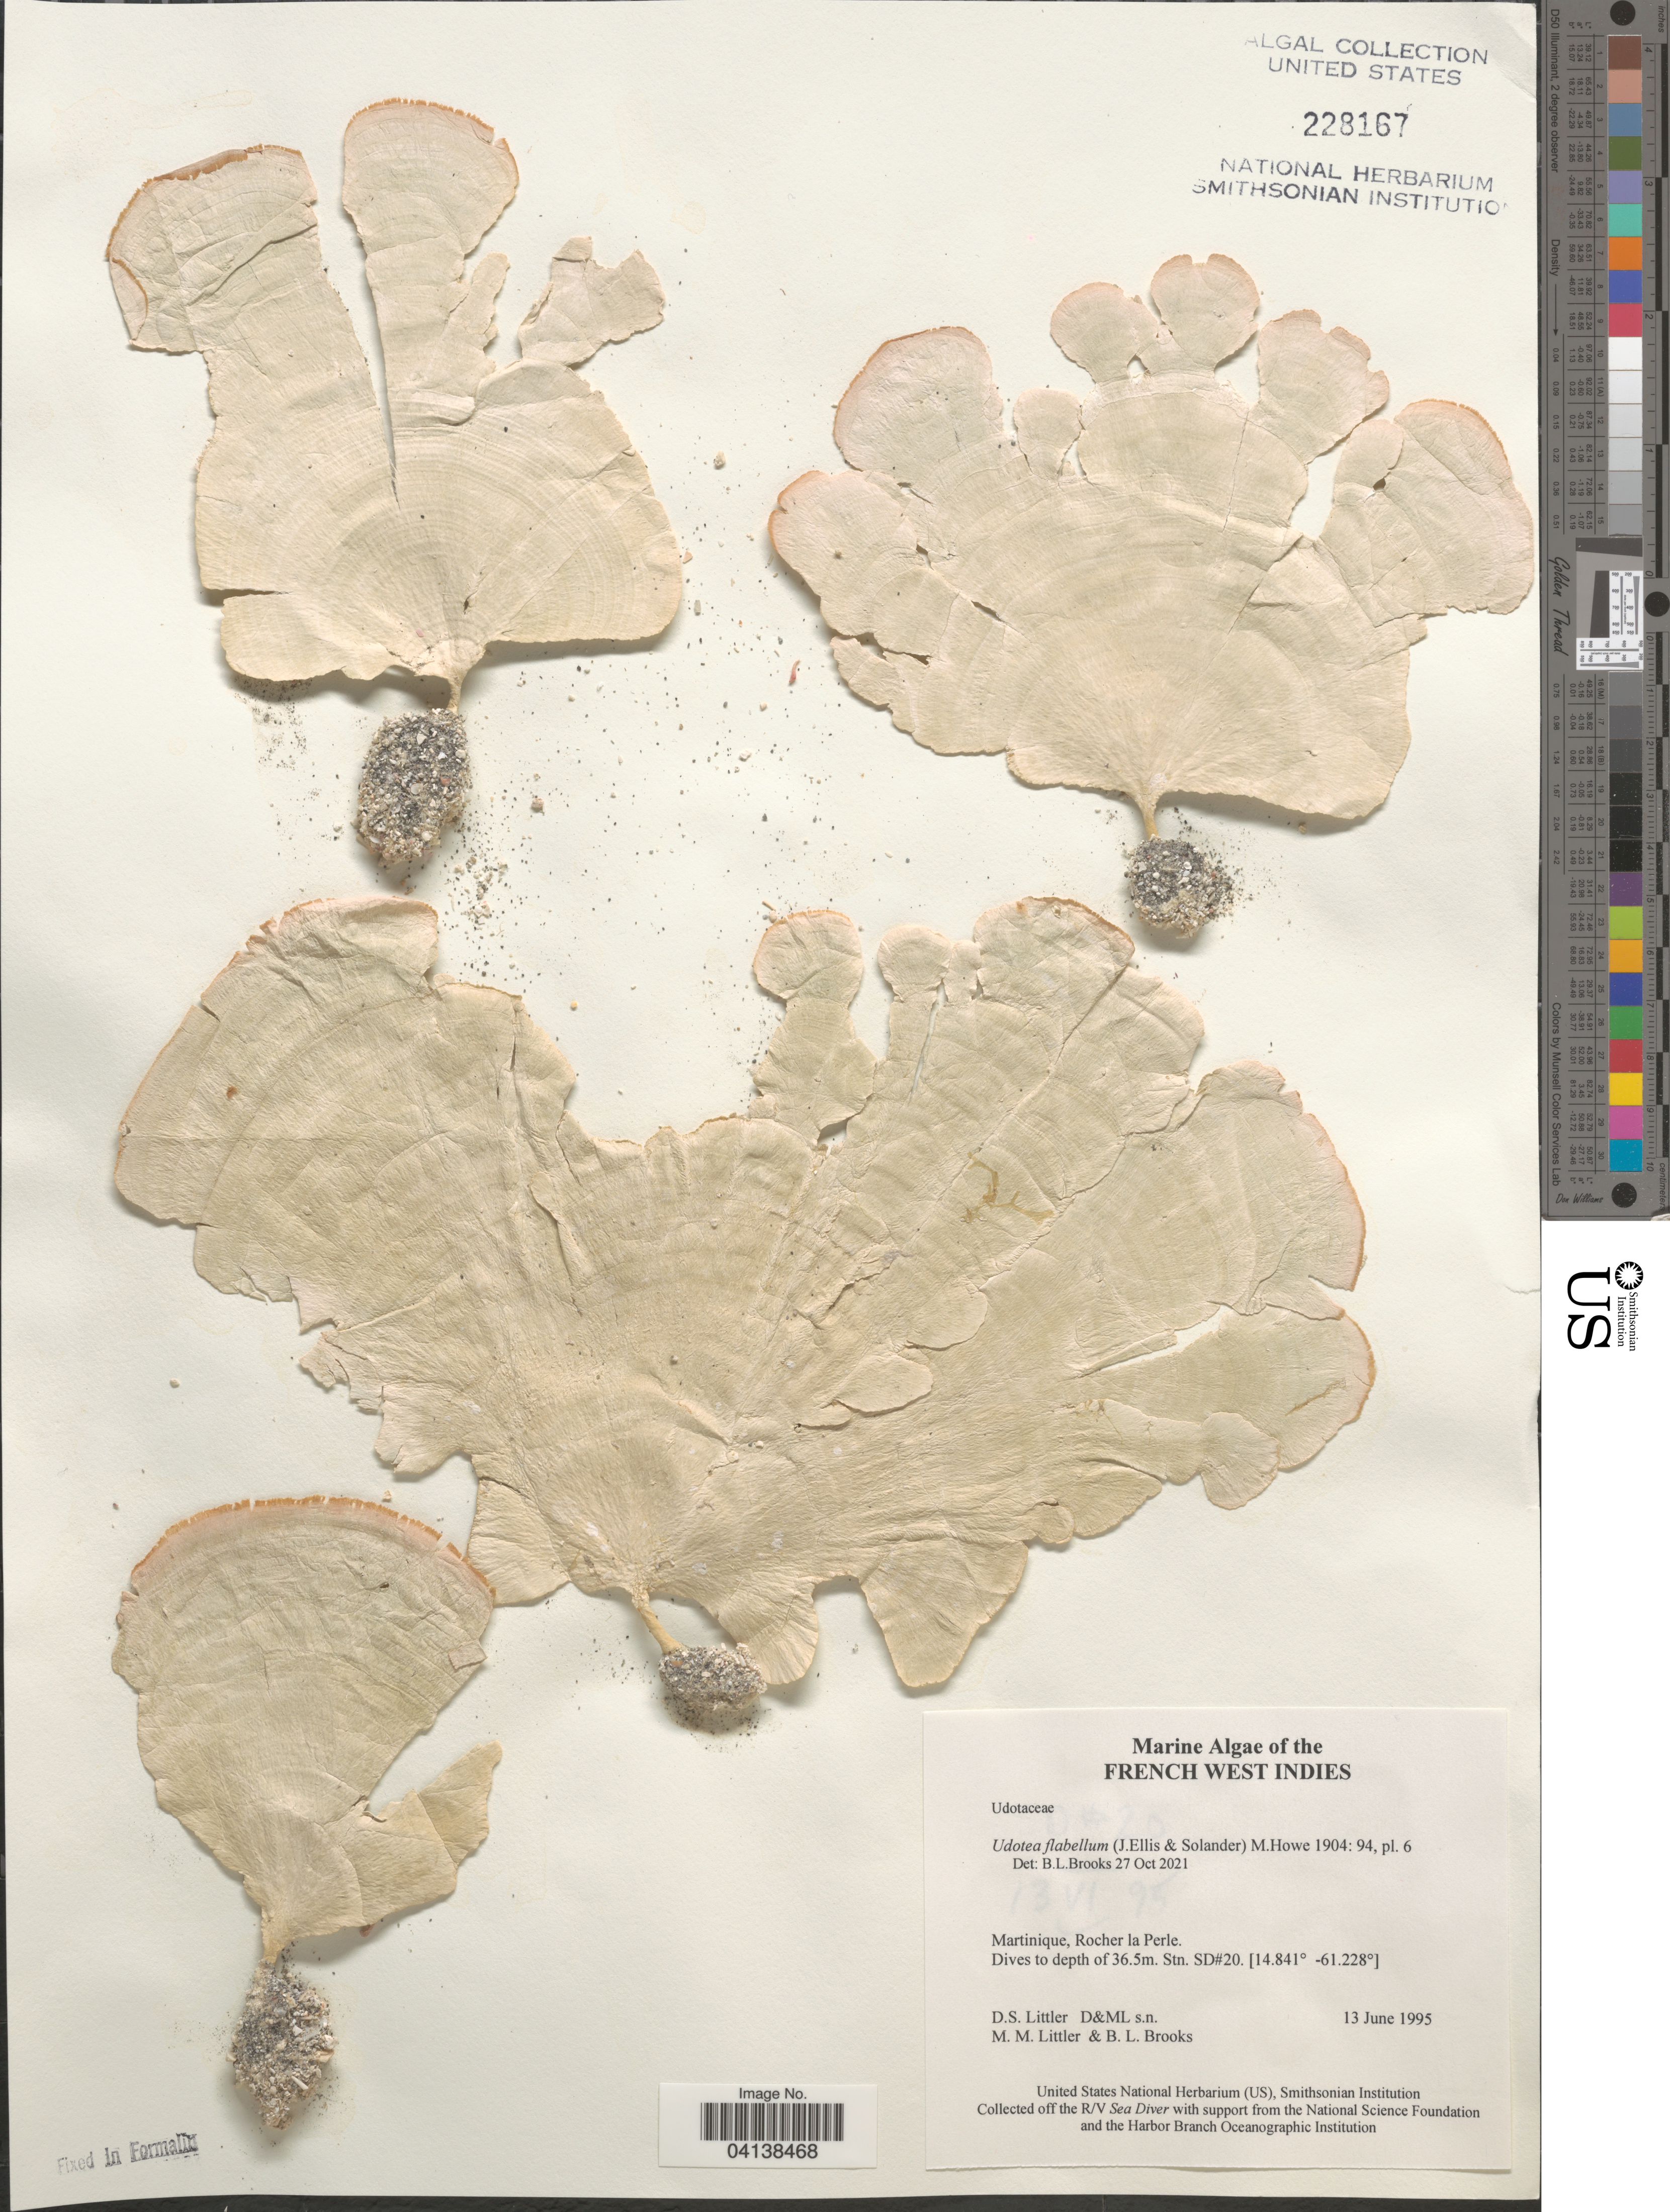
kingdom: Plantae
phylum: Chlorophyta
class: Ulvophyceae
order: Bryopsidales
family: Udoteaceae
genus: Udotea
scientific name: Udotea flabellum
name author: (J. Ellis & Sol.) M. Howe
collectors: D. S. Littler & B. Brooks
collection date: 1995-06-13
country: Martinique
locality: French West Indies. Rocher la Perle. Stn. SD#20.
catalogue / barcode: US 228167